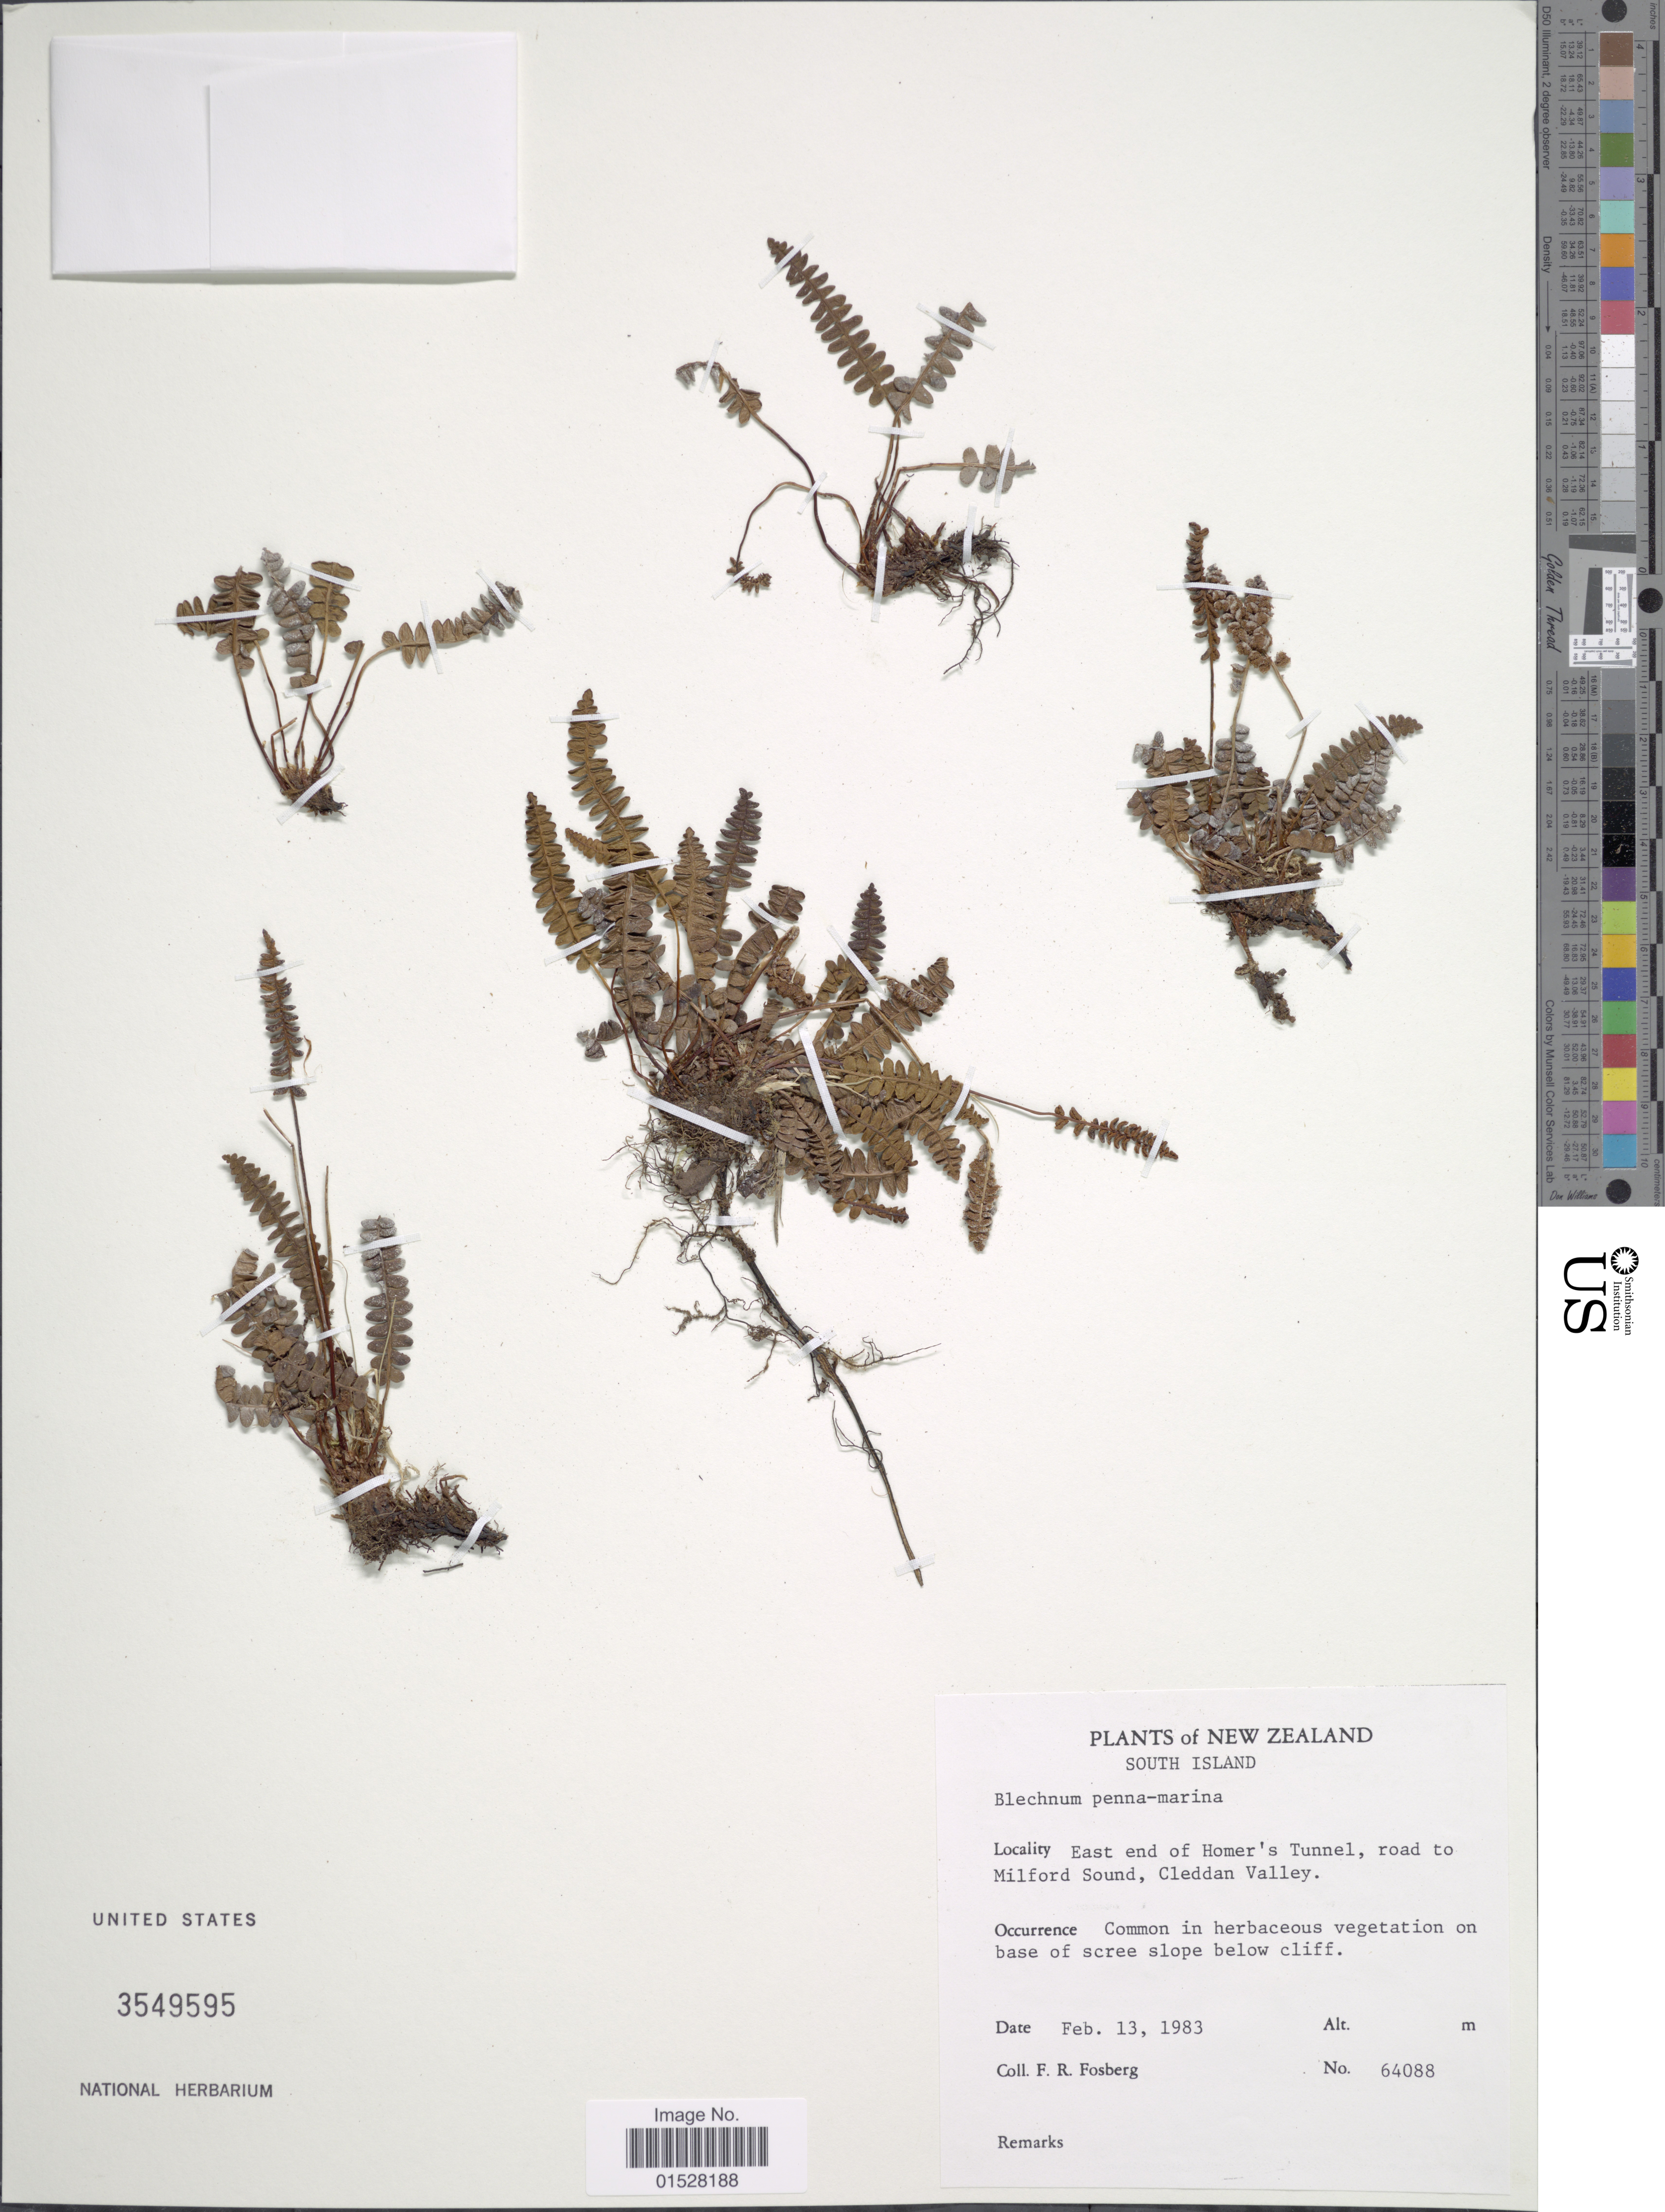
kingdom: Plantae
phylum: Tracheophyta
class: Polypodiopsida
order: Polypodiales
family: Blechnaceae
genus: Blechnum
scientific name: Blechnum penna-marina subsp. alpina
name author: T.C. Chambers & P. A. Farrant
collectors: F. R. Fosberg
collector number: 64088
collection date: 1983-02-13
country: New Zealand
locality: South Island, east end of Homer's Tunnel, road to Milford Sound, Cleddan Valley.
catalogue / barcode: US 3549595